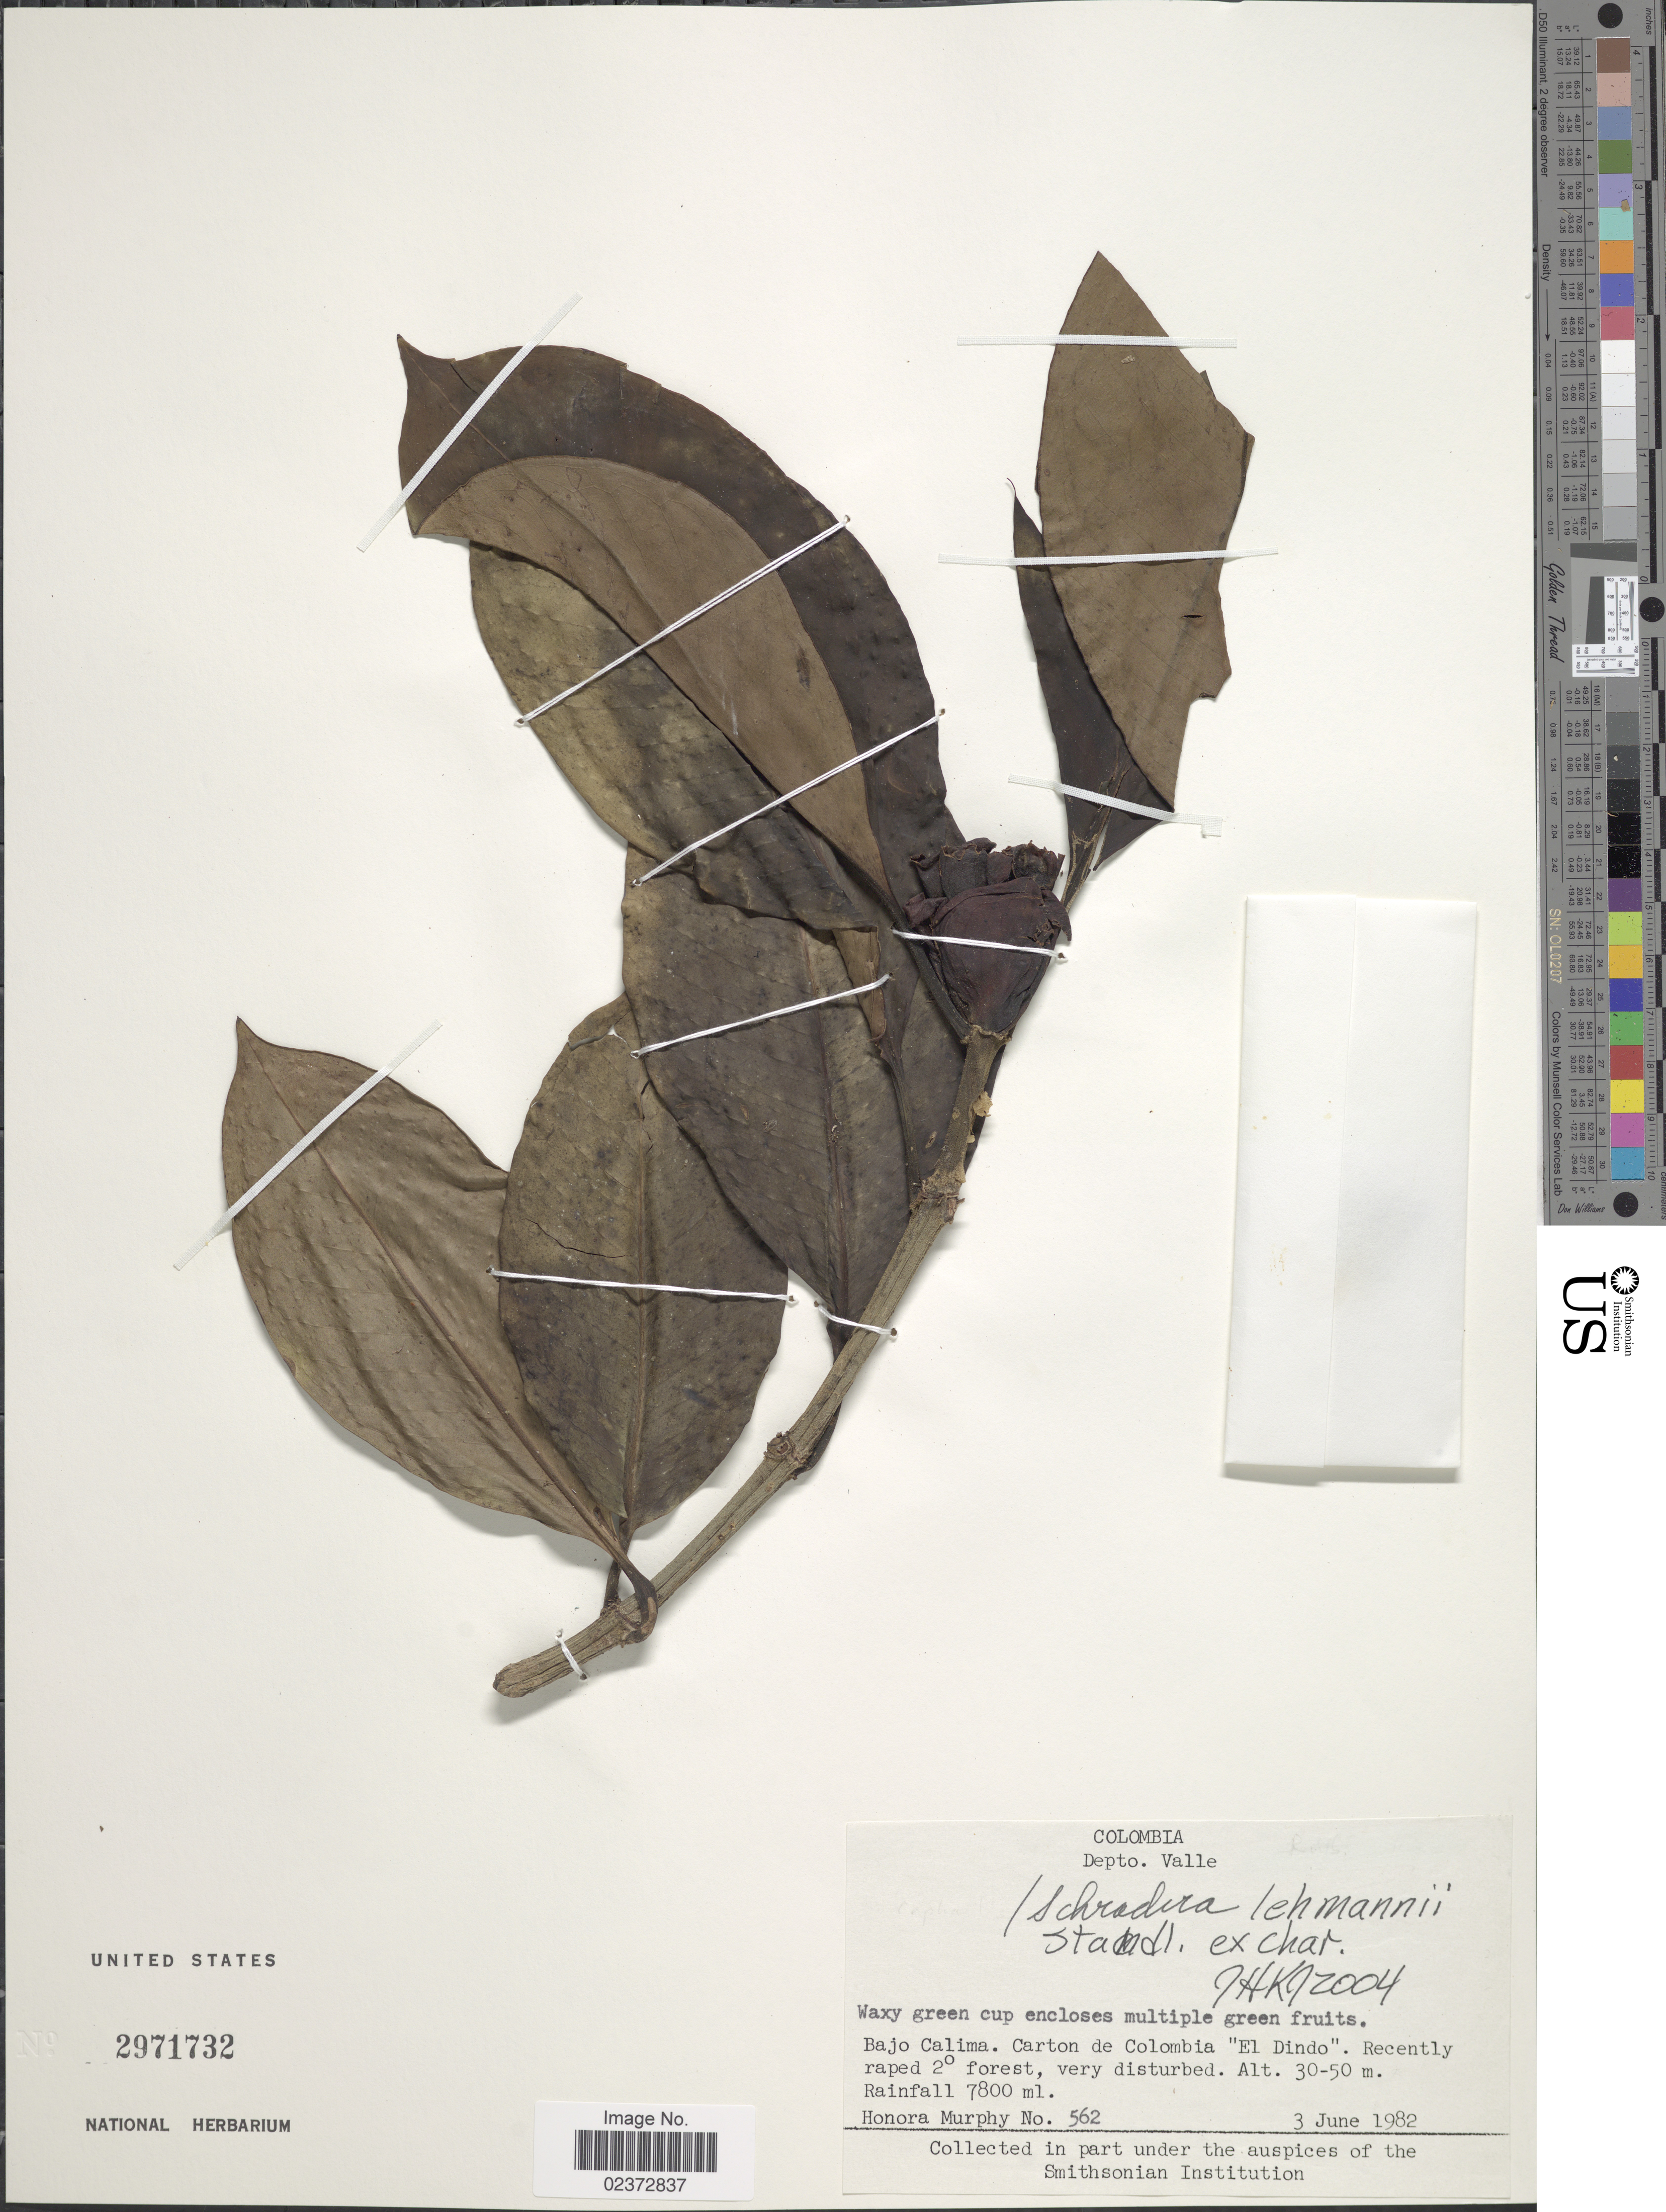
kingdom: Plantae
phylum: Tracheophyta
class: Magnoliopsida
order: Gentianales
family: Rubiaceae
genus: Schradera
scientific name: Schradera lehmannii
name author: Standl.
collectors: H. Murphy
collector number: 562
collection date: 1982-06-03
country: Colombia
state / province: Valle del Cauca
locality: Bajo Calima. Carton de Colombia 'El Dindo'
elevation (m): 30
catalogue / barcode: US 2971732